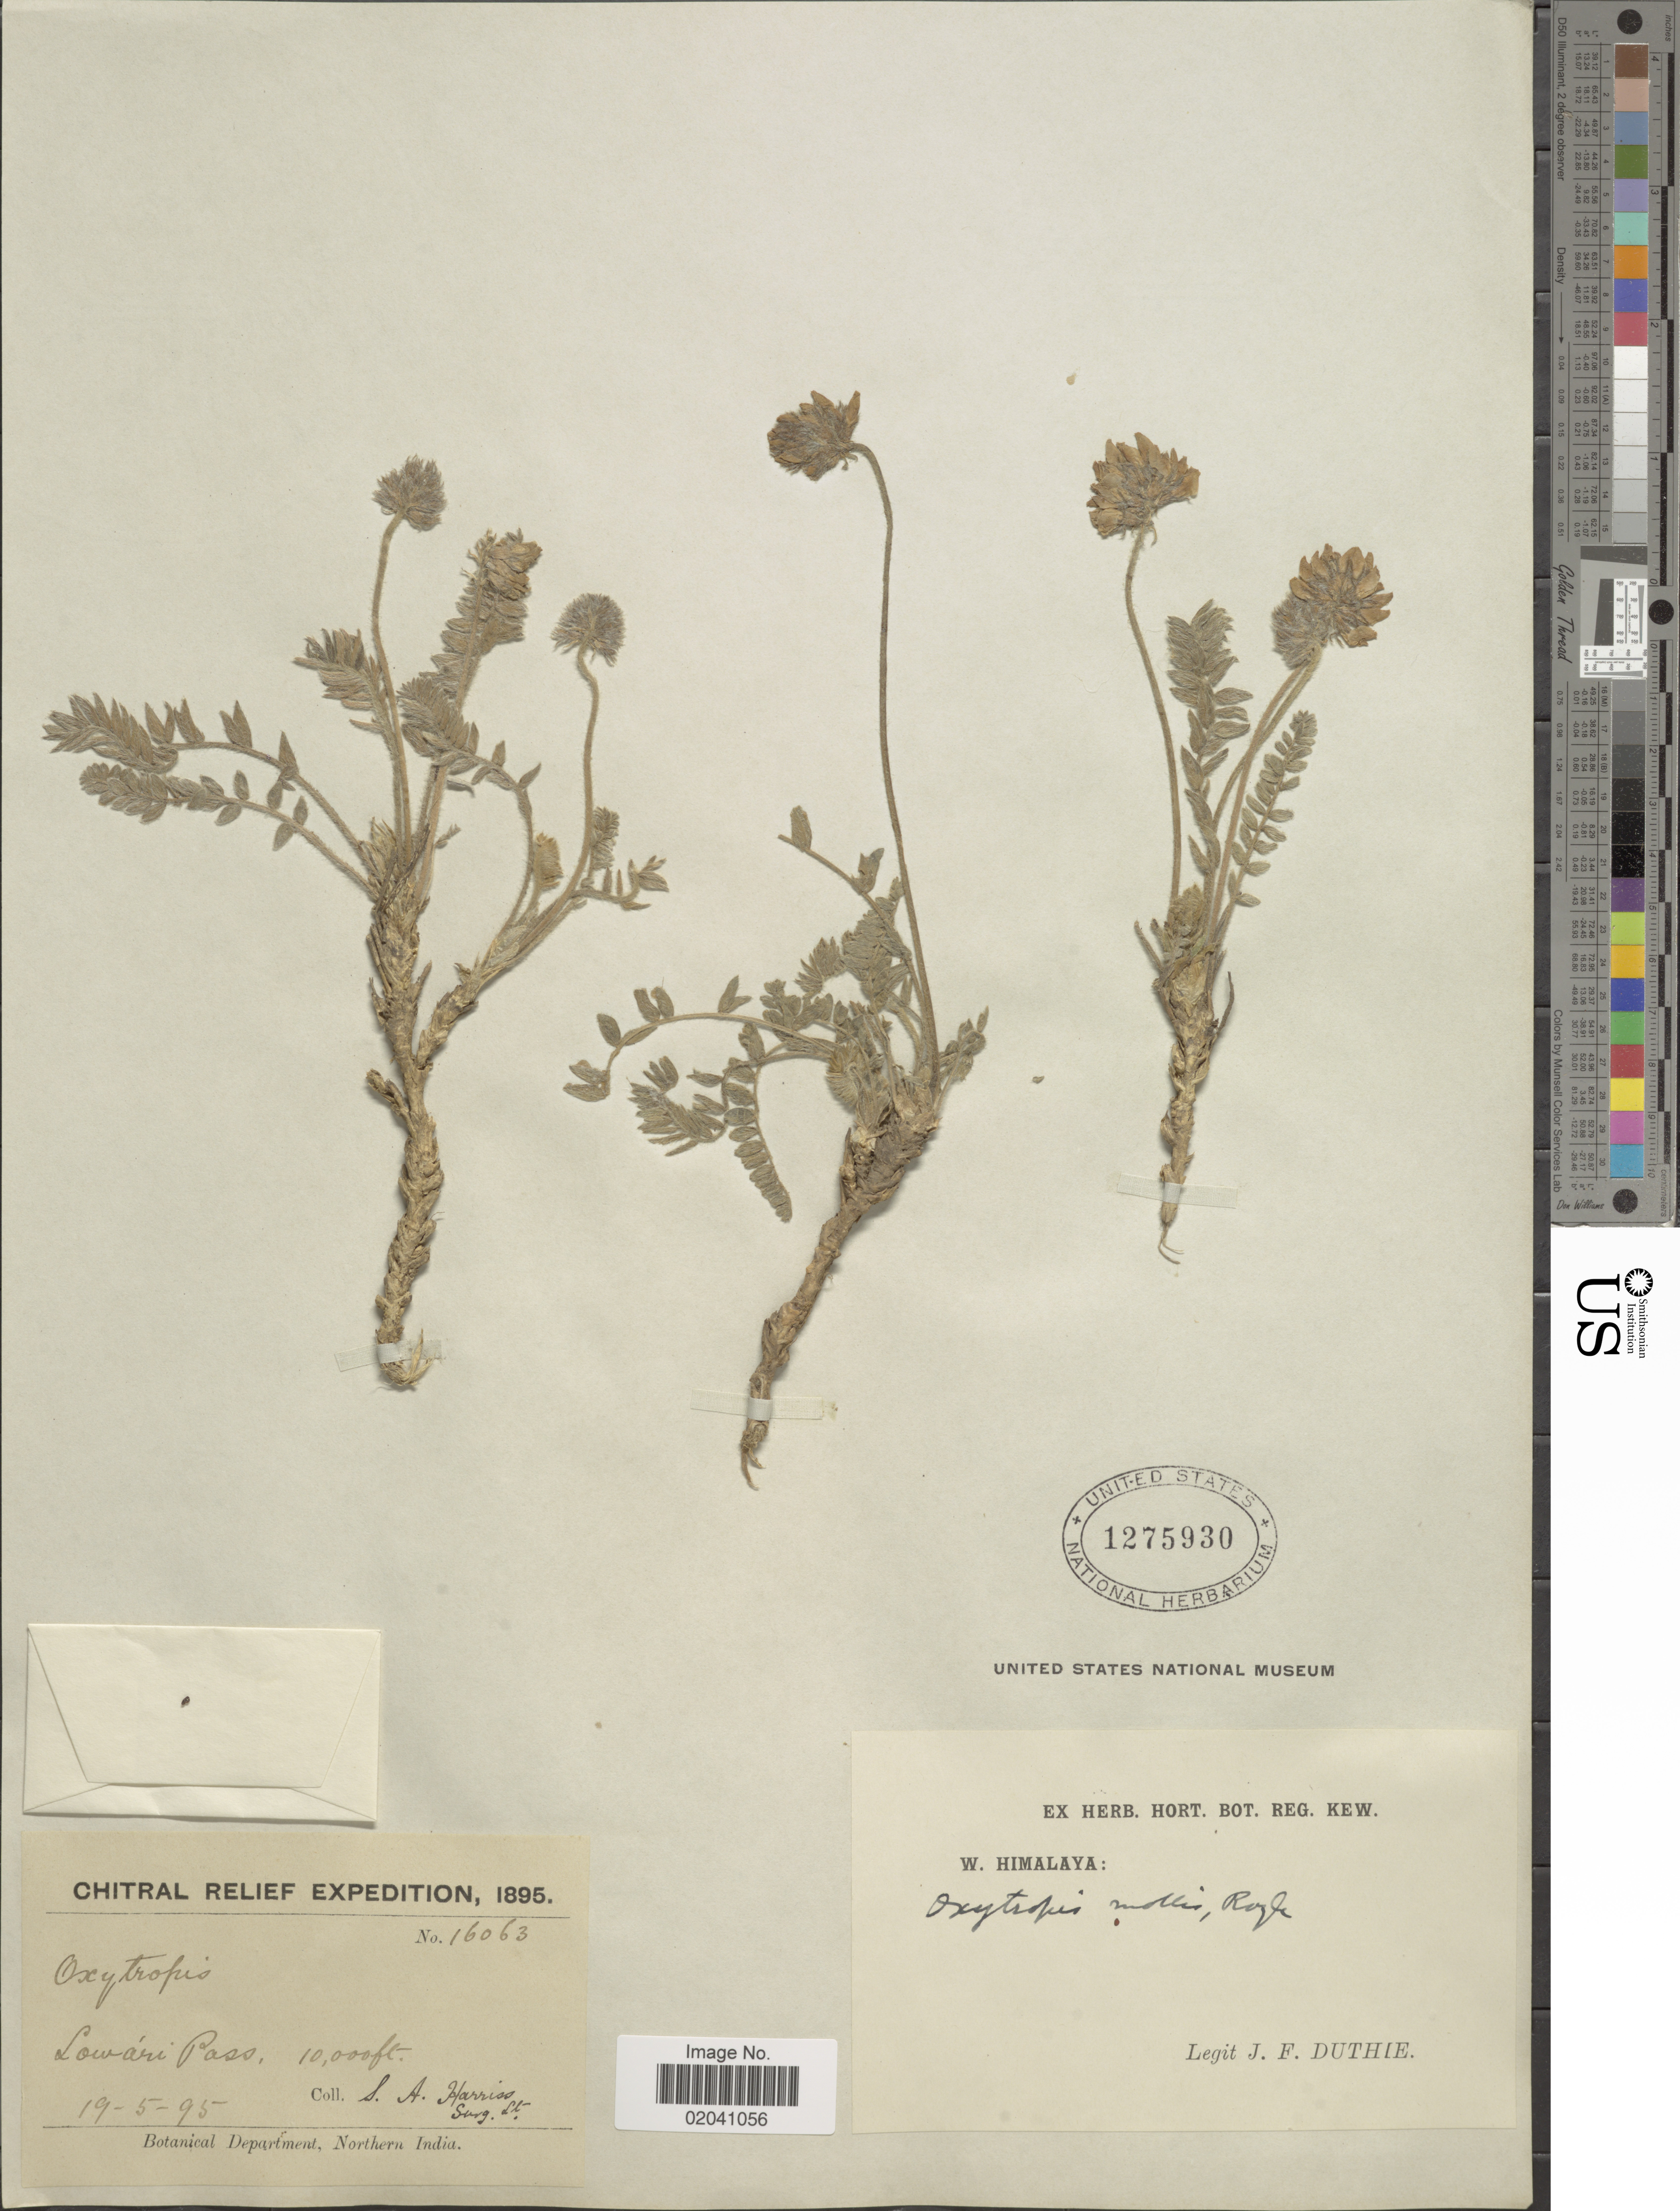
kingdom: Plantae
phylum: Tracheophyta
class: Magnoliopsida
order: Fabales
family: Fabaceae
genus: Oxytropis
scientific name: Oxytropis mollis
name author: Benth.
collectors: J. F. Duthie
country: Pakistan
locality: W. Himalaya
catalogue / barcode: US 1275930